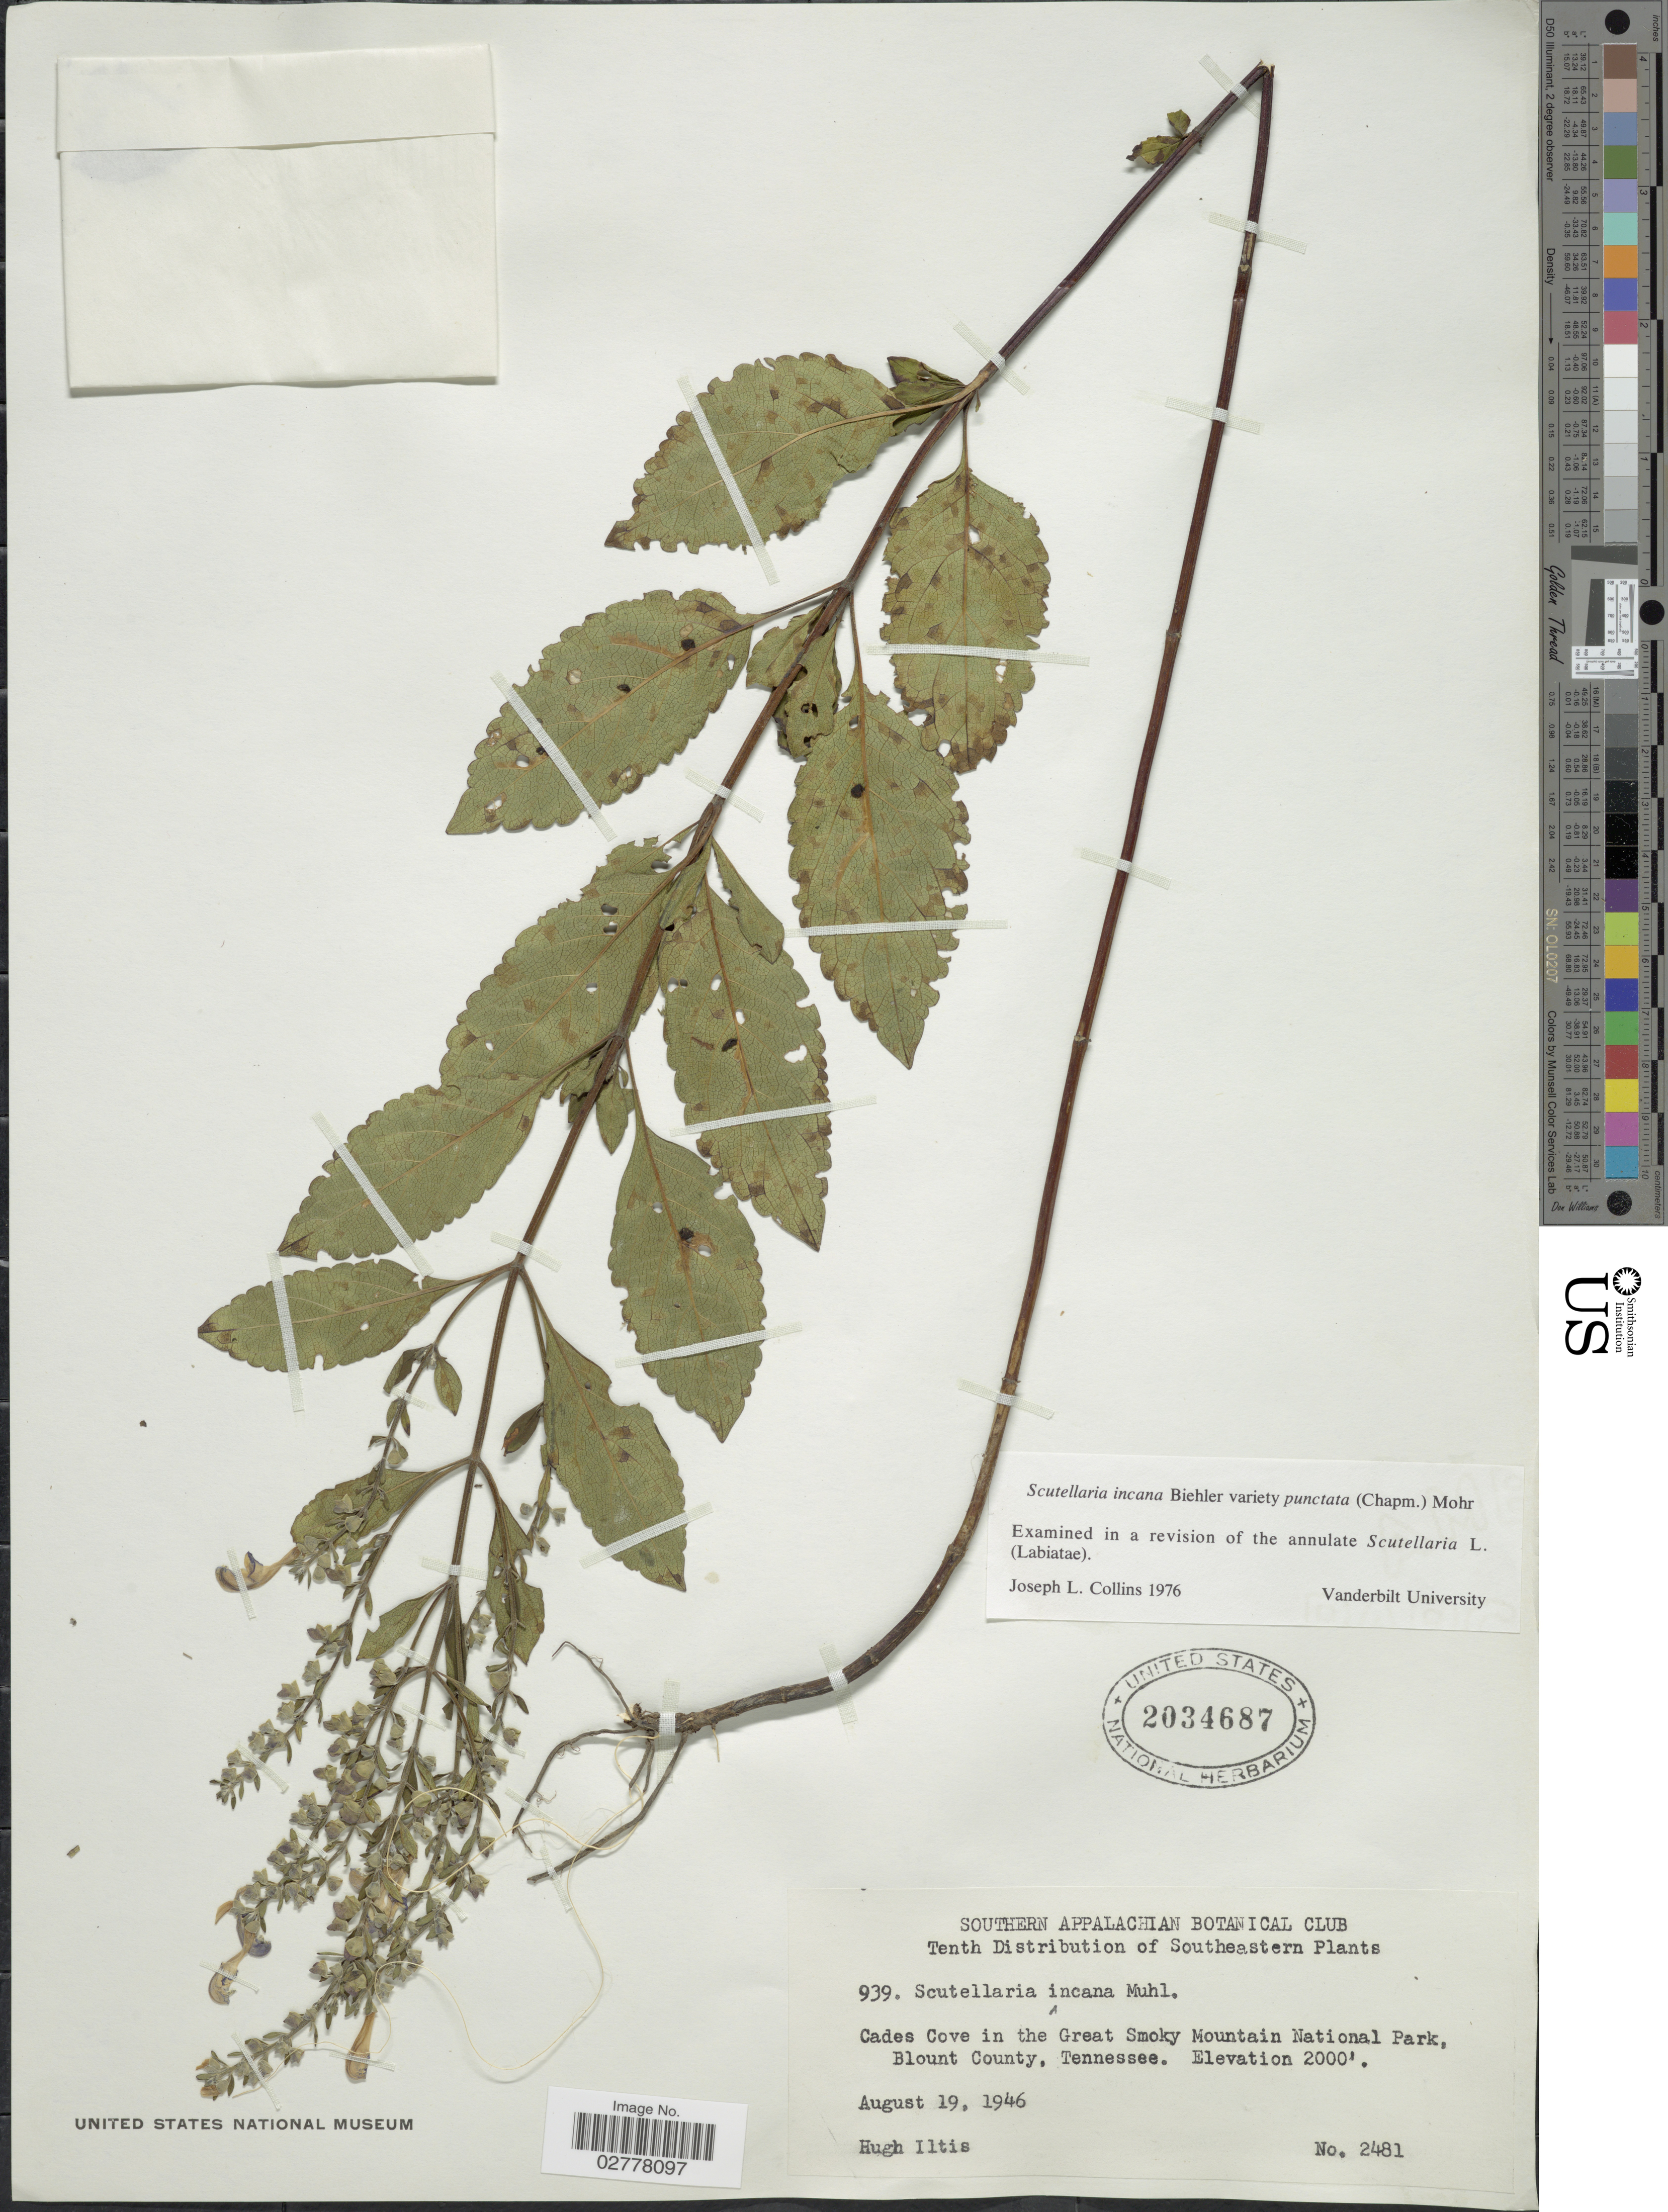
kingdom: Plantae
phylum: Tracheophyta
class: Magnoliopsida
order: Lamiales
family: Lamiaceae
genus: Scutellaria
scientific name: Scutellaria incana var. punctata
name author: (Chapm.) C. Mohr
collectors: H. Iltis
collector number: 2481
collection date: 1946-08-19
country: United States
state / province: Tennessee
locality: Southeastern. Cades Cove in the Great Smoky Mountain National Park, Blount County.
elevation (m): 610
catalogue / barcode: US 2034687